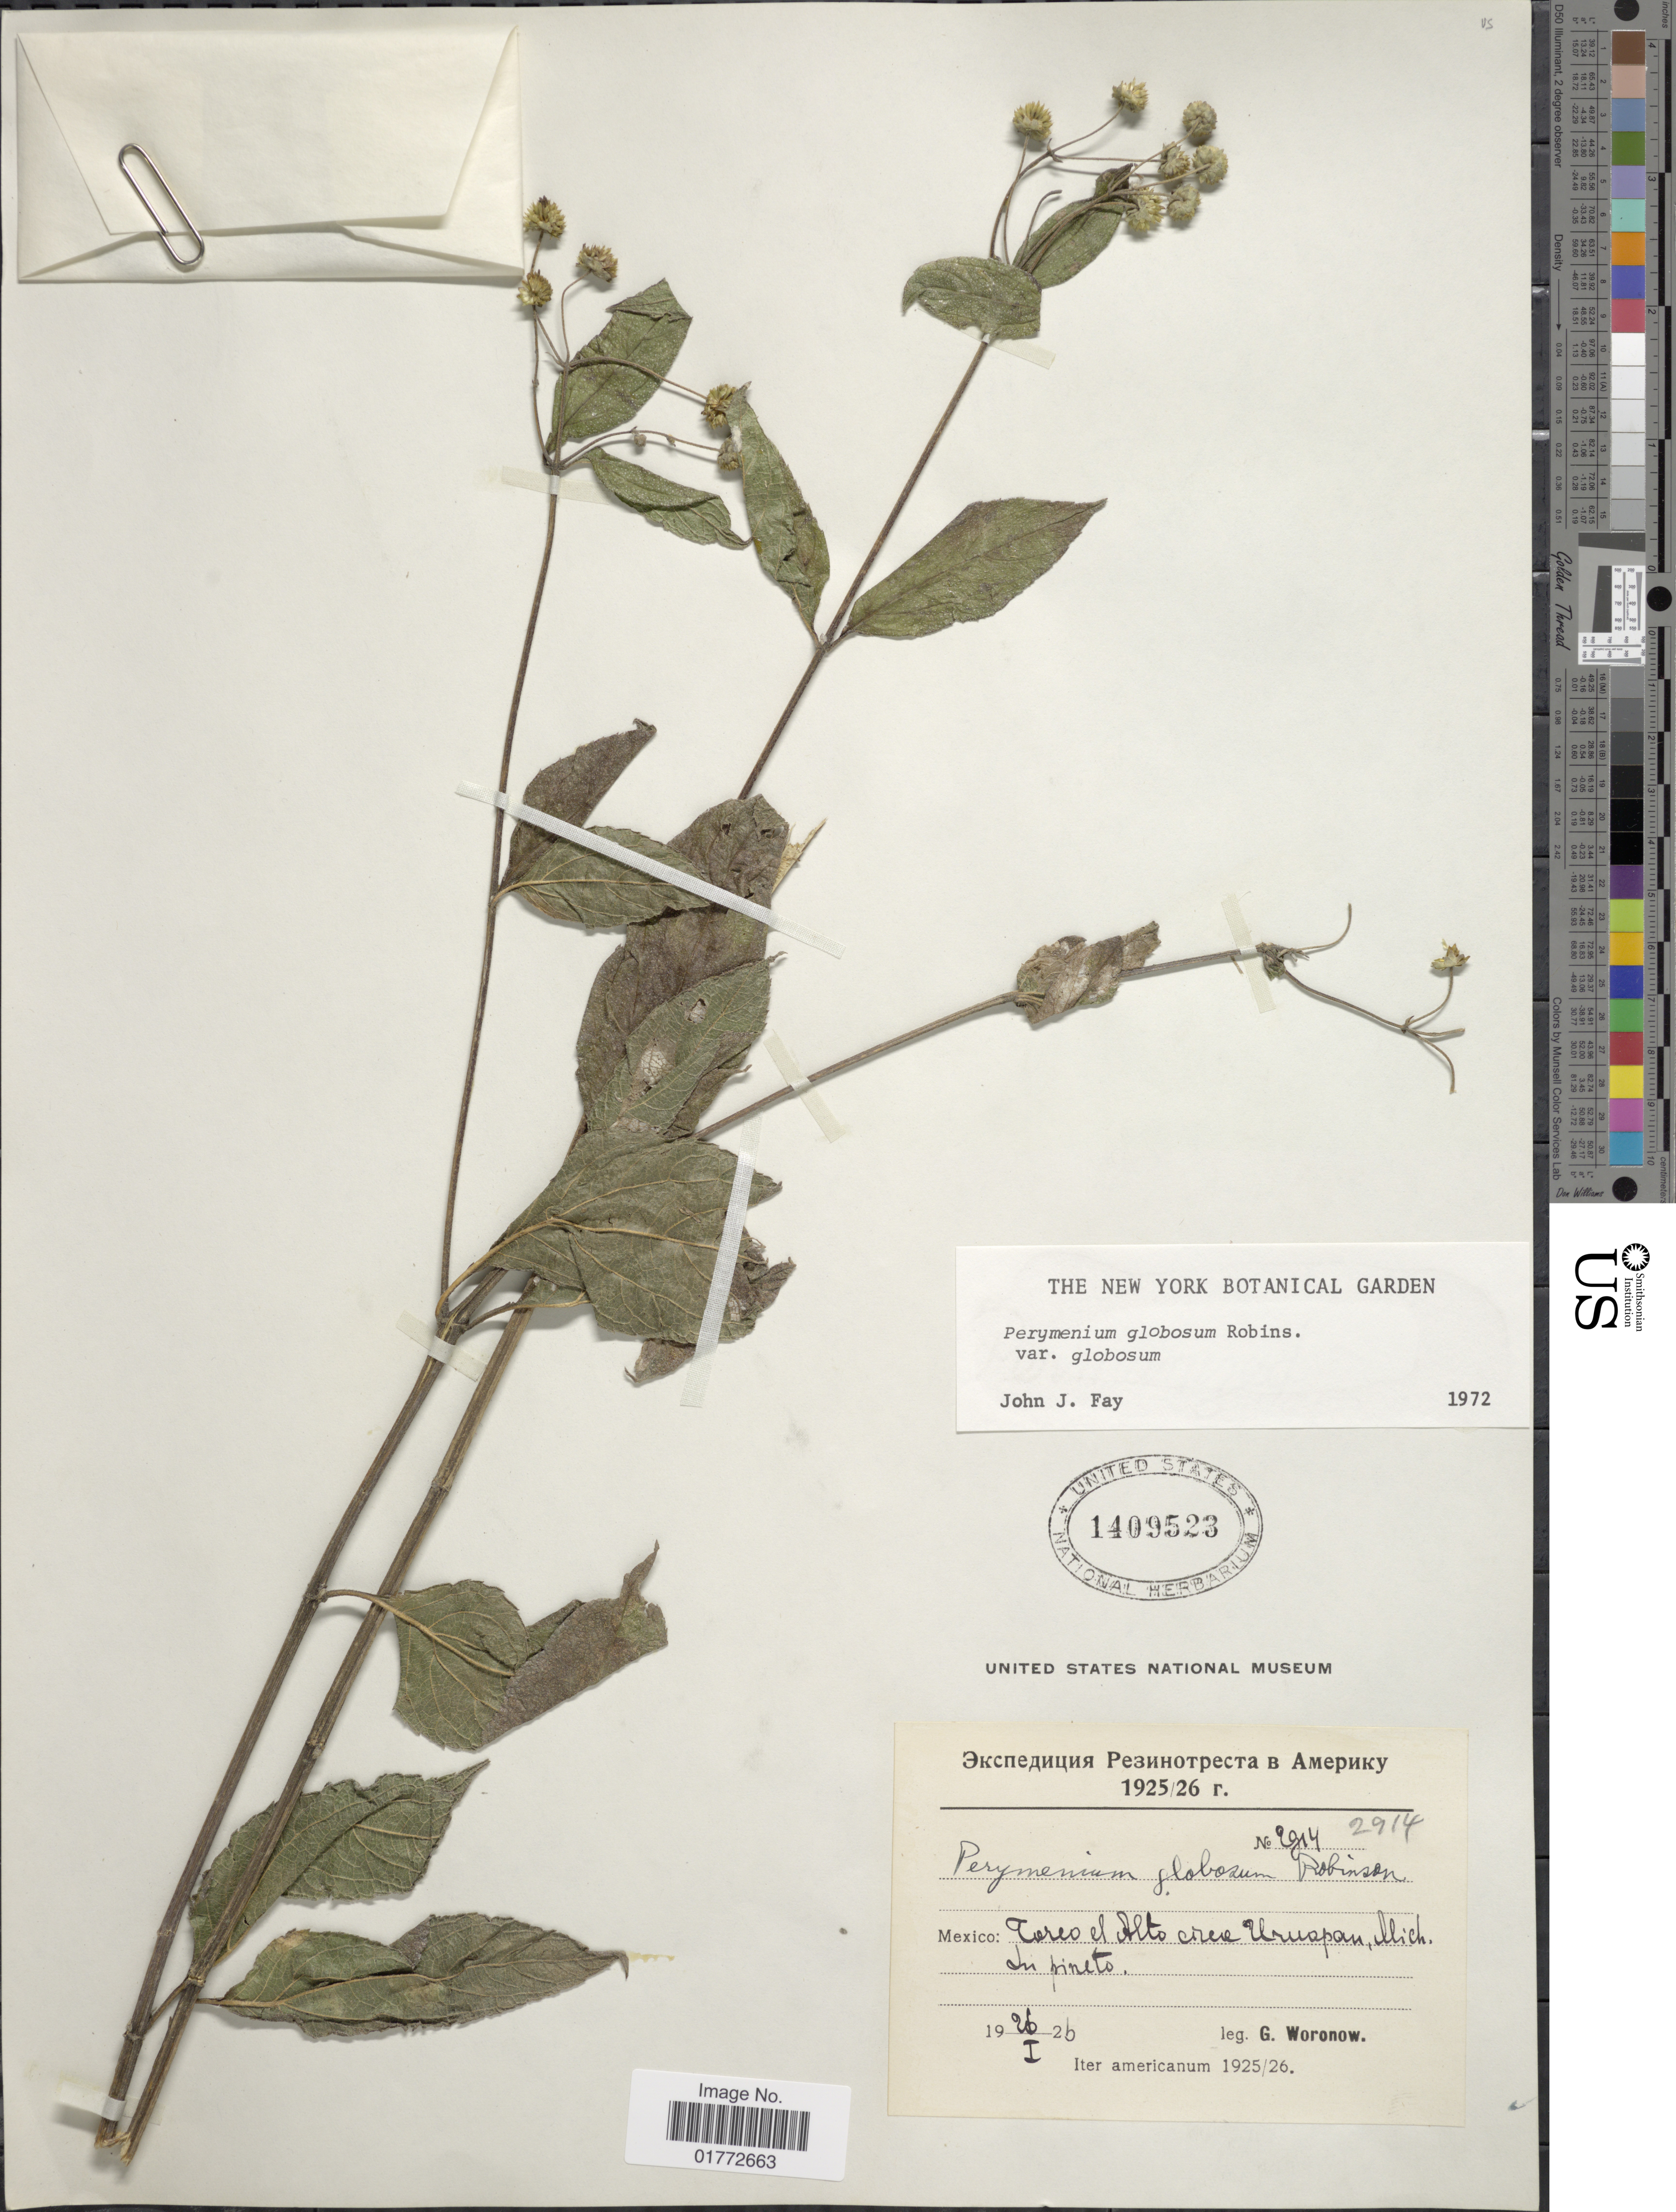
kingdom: Plantae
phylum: Tracheophyta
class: Magnoliopsida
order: Asterales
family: Asteraceae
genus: Perymenium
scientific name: Perymenium globosum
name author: B.L. Rob.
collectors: G. Woronow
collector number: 2914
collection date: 1926-01-21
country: Mexico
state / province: Michoacán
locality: Toreo el Alto cere Uruapan, Mich. in pineto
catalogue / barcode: US 1409523